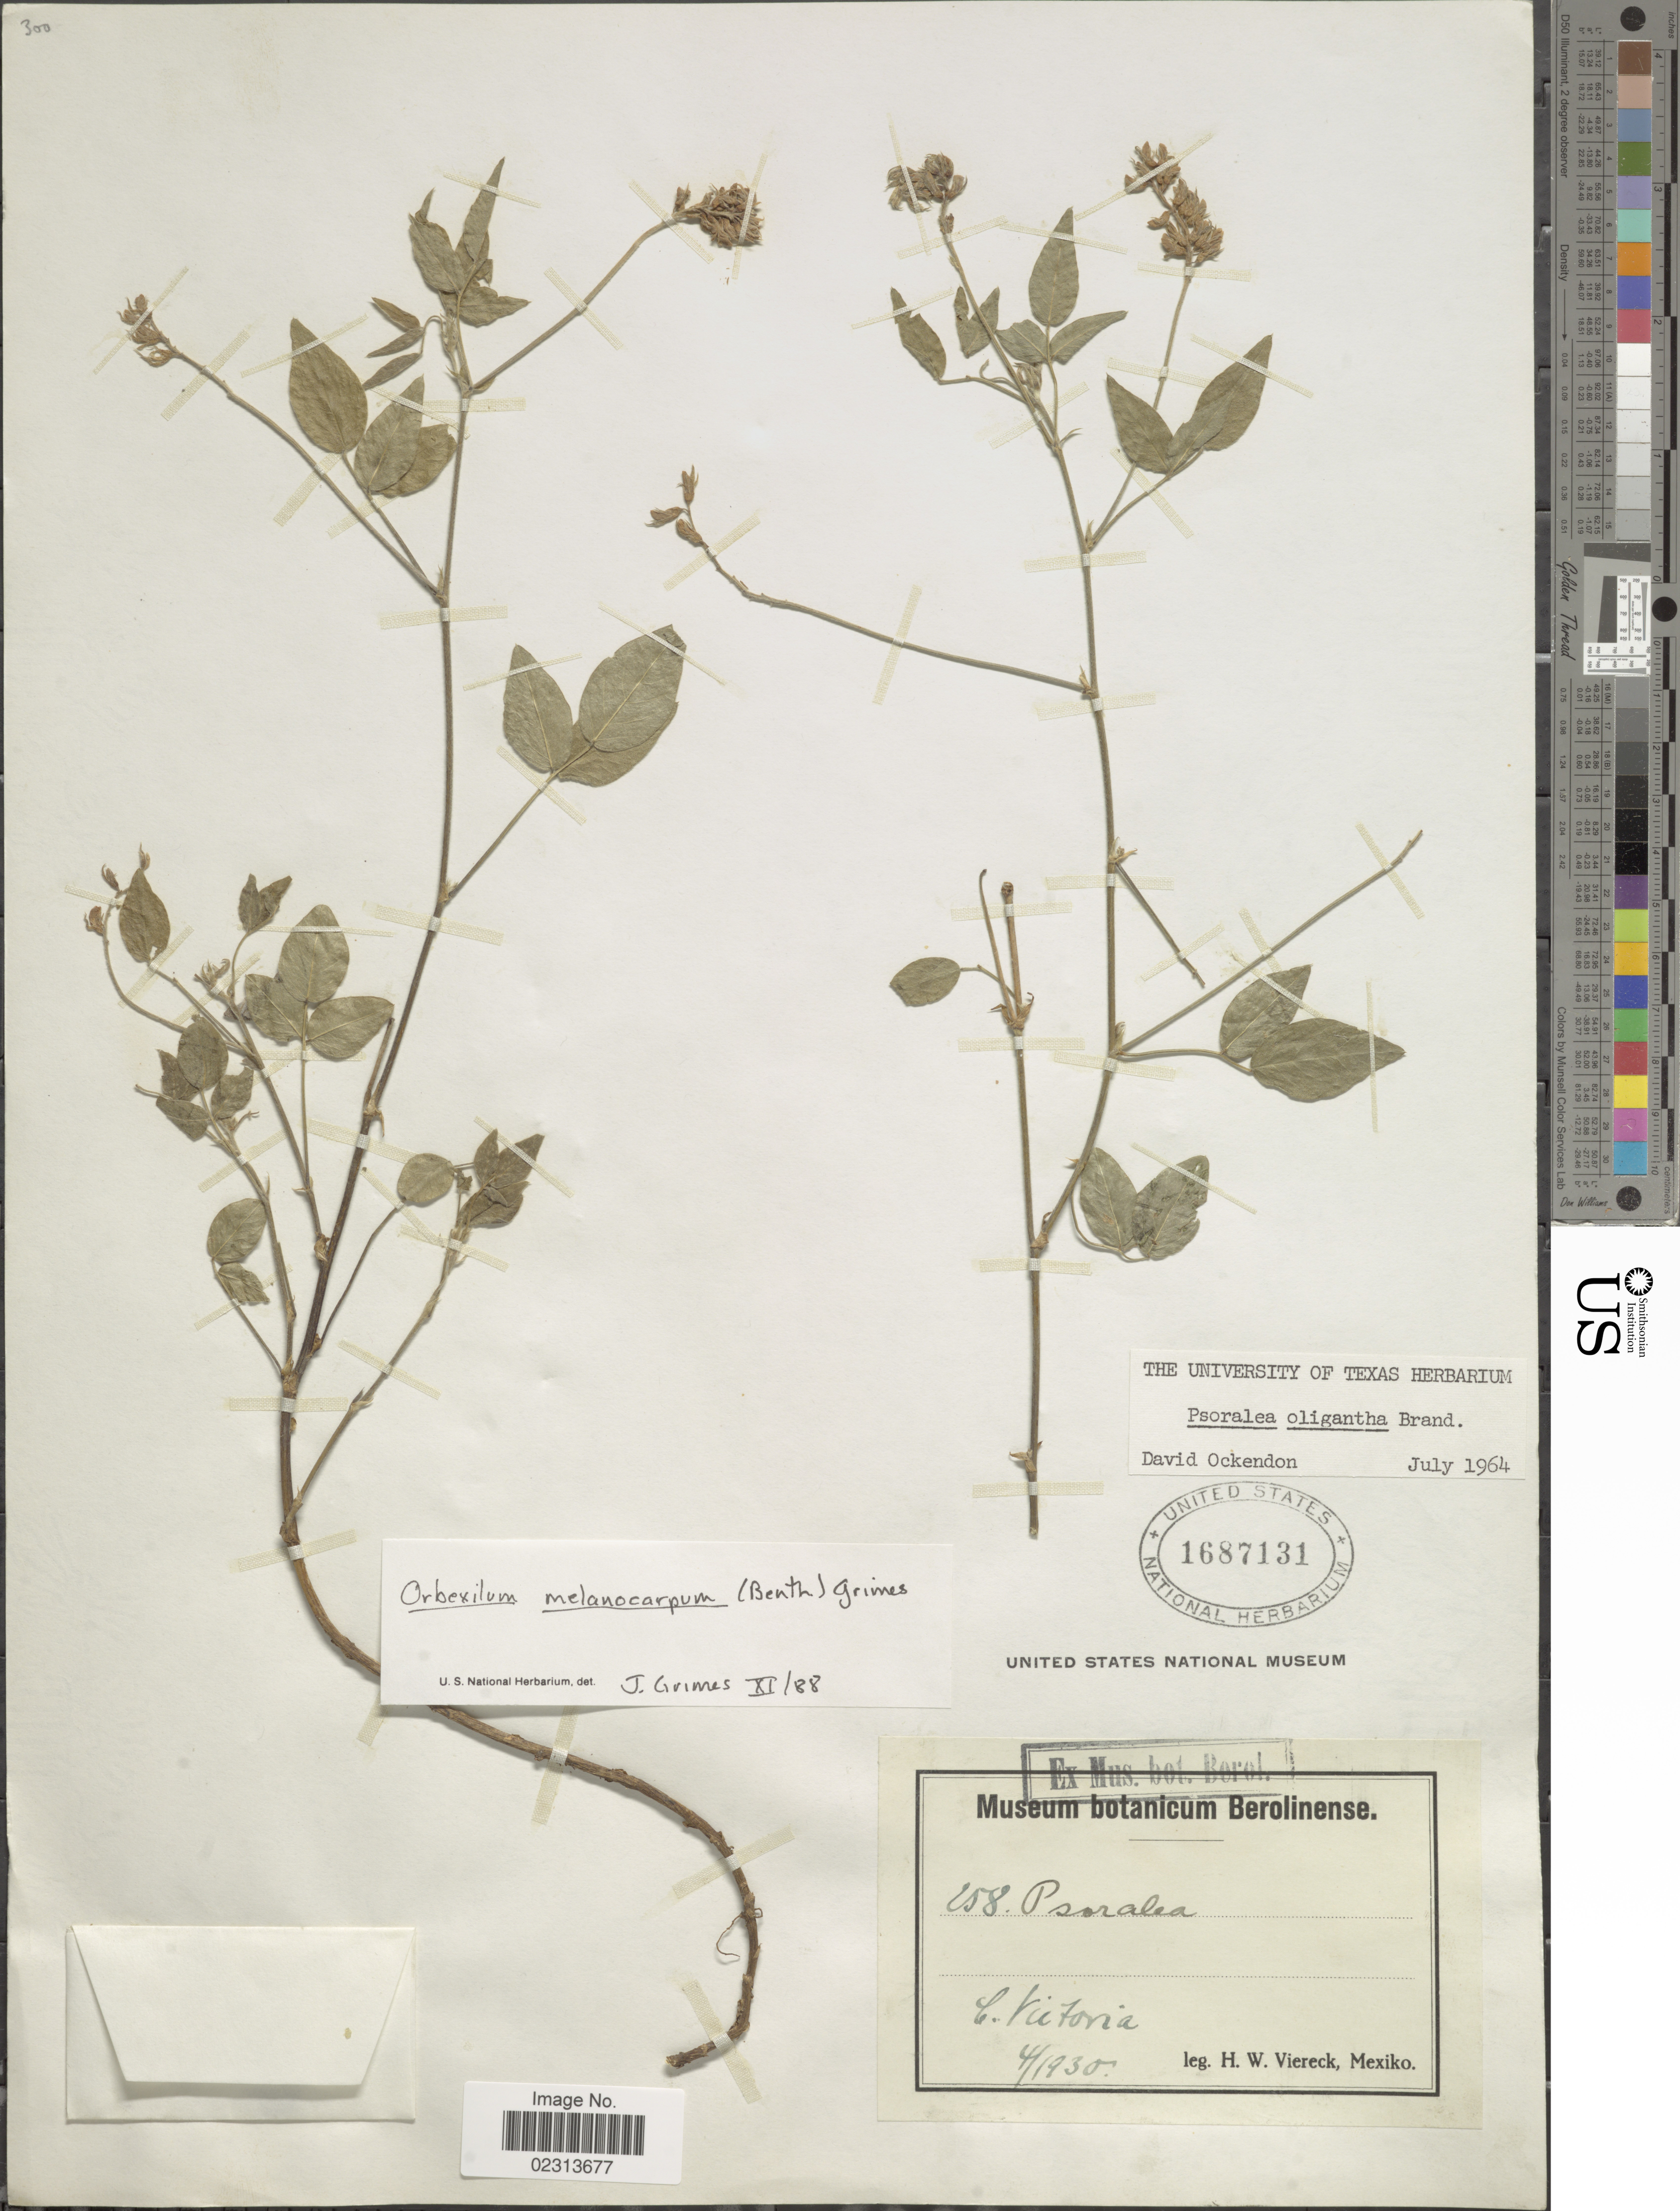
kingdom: Plantae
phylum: Tracheophyta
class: Magnoliopsida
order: Fabales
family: Fabaceae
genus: Orbexilum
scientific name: Orbexilum melanocarpum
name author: (Benth. ex Hemsl.) Rydb.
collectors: H. W. Viereck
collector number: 258*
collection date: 1930-04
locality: Victoria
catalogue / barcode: US 1687131